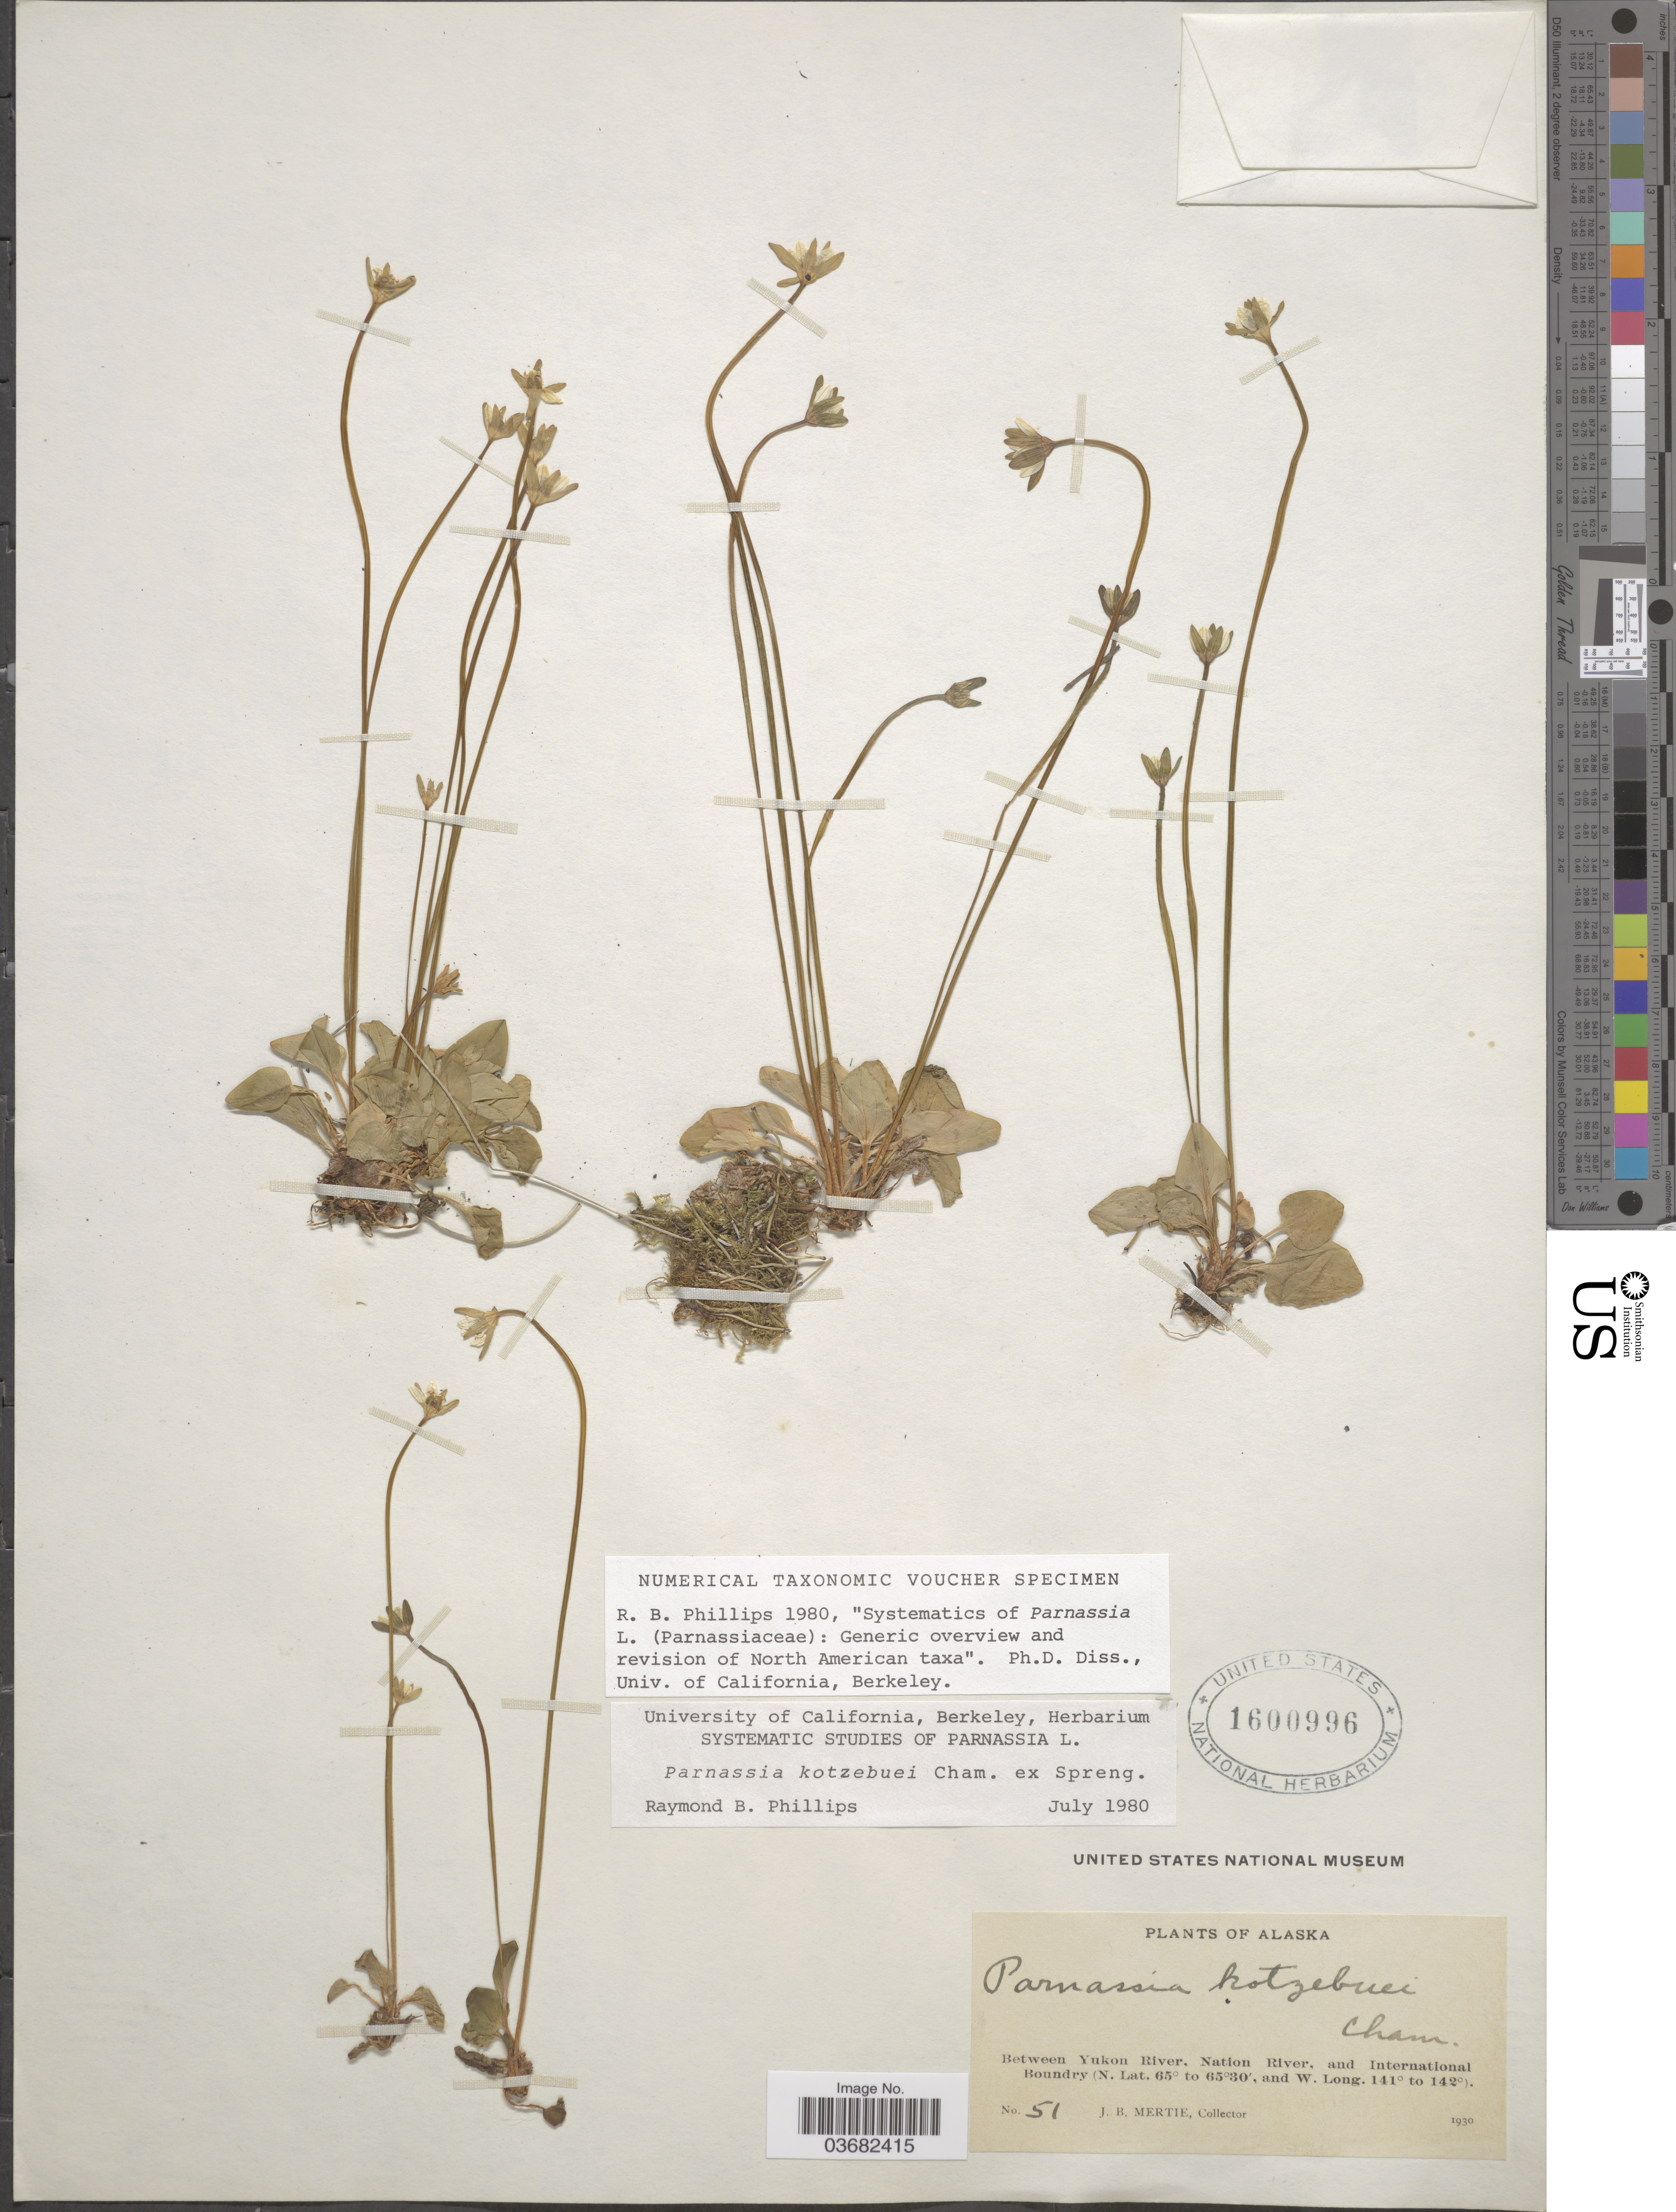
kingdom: Plantae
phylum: Tracheophyta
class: Magnoliopsida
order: Celastrales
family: Parnassiaceae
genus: Parnassia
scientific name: Parnassia kotzebuei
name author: Cham. ex Spreng.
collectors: J. Mertie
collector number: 51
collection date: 1930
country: United States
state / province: Alaska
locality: Between Yukon River, Nation River, and International Boundary.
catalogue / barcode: US 1600996